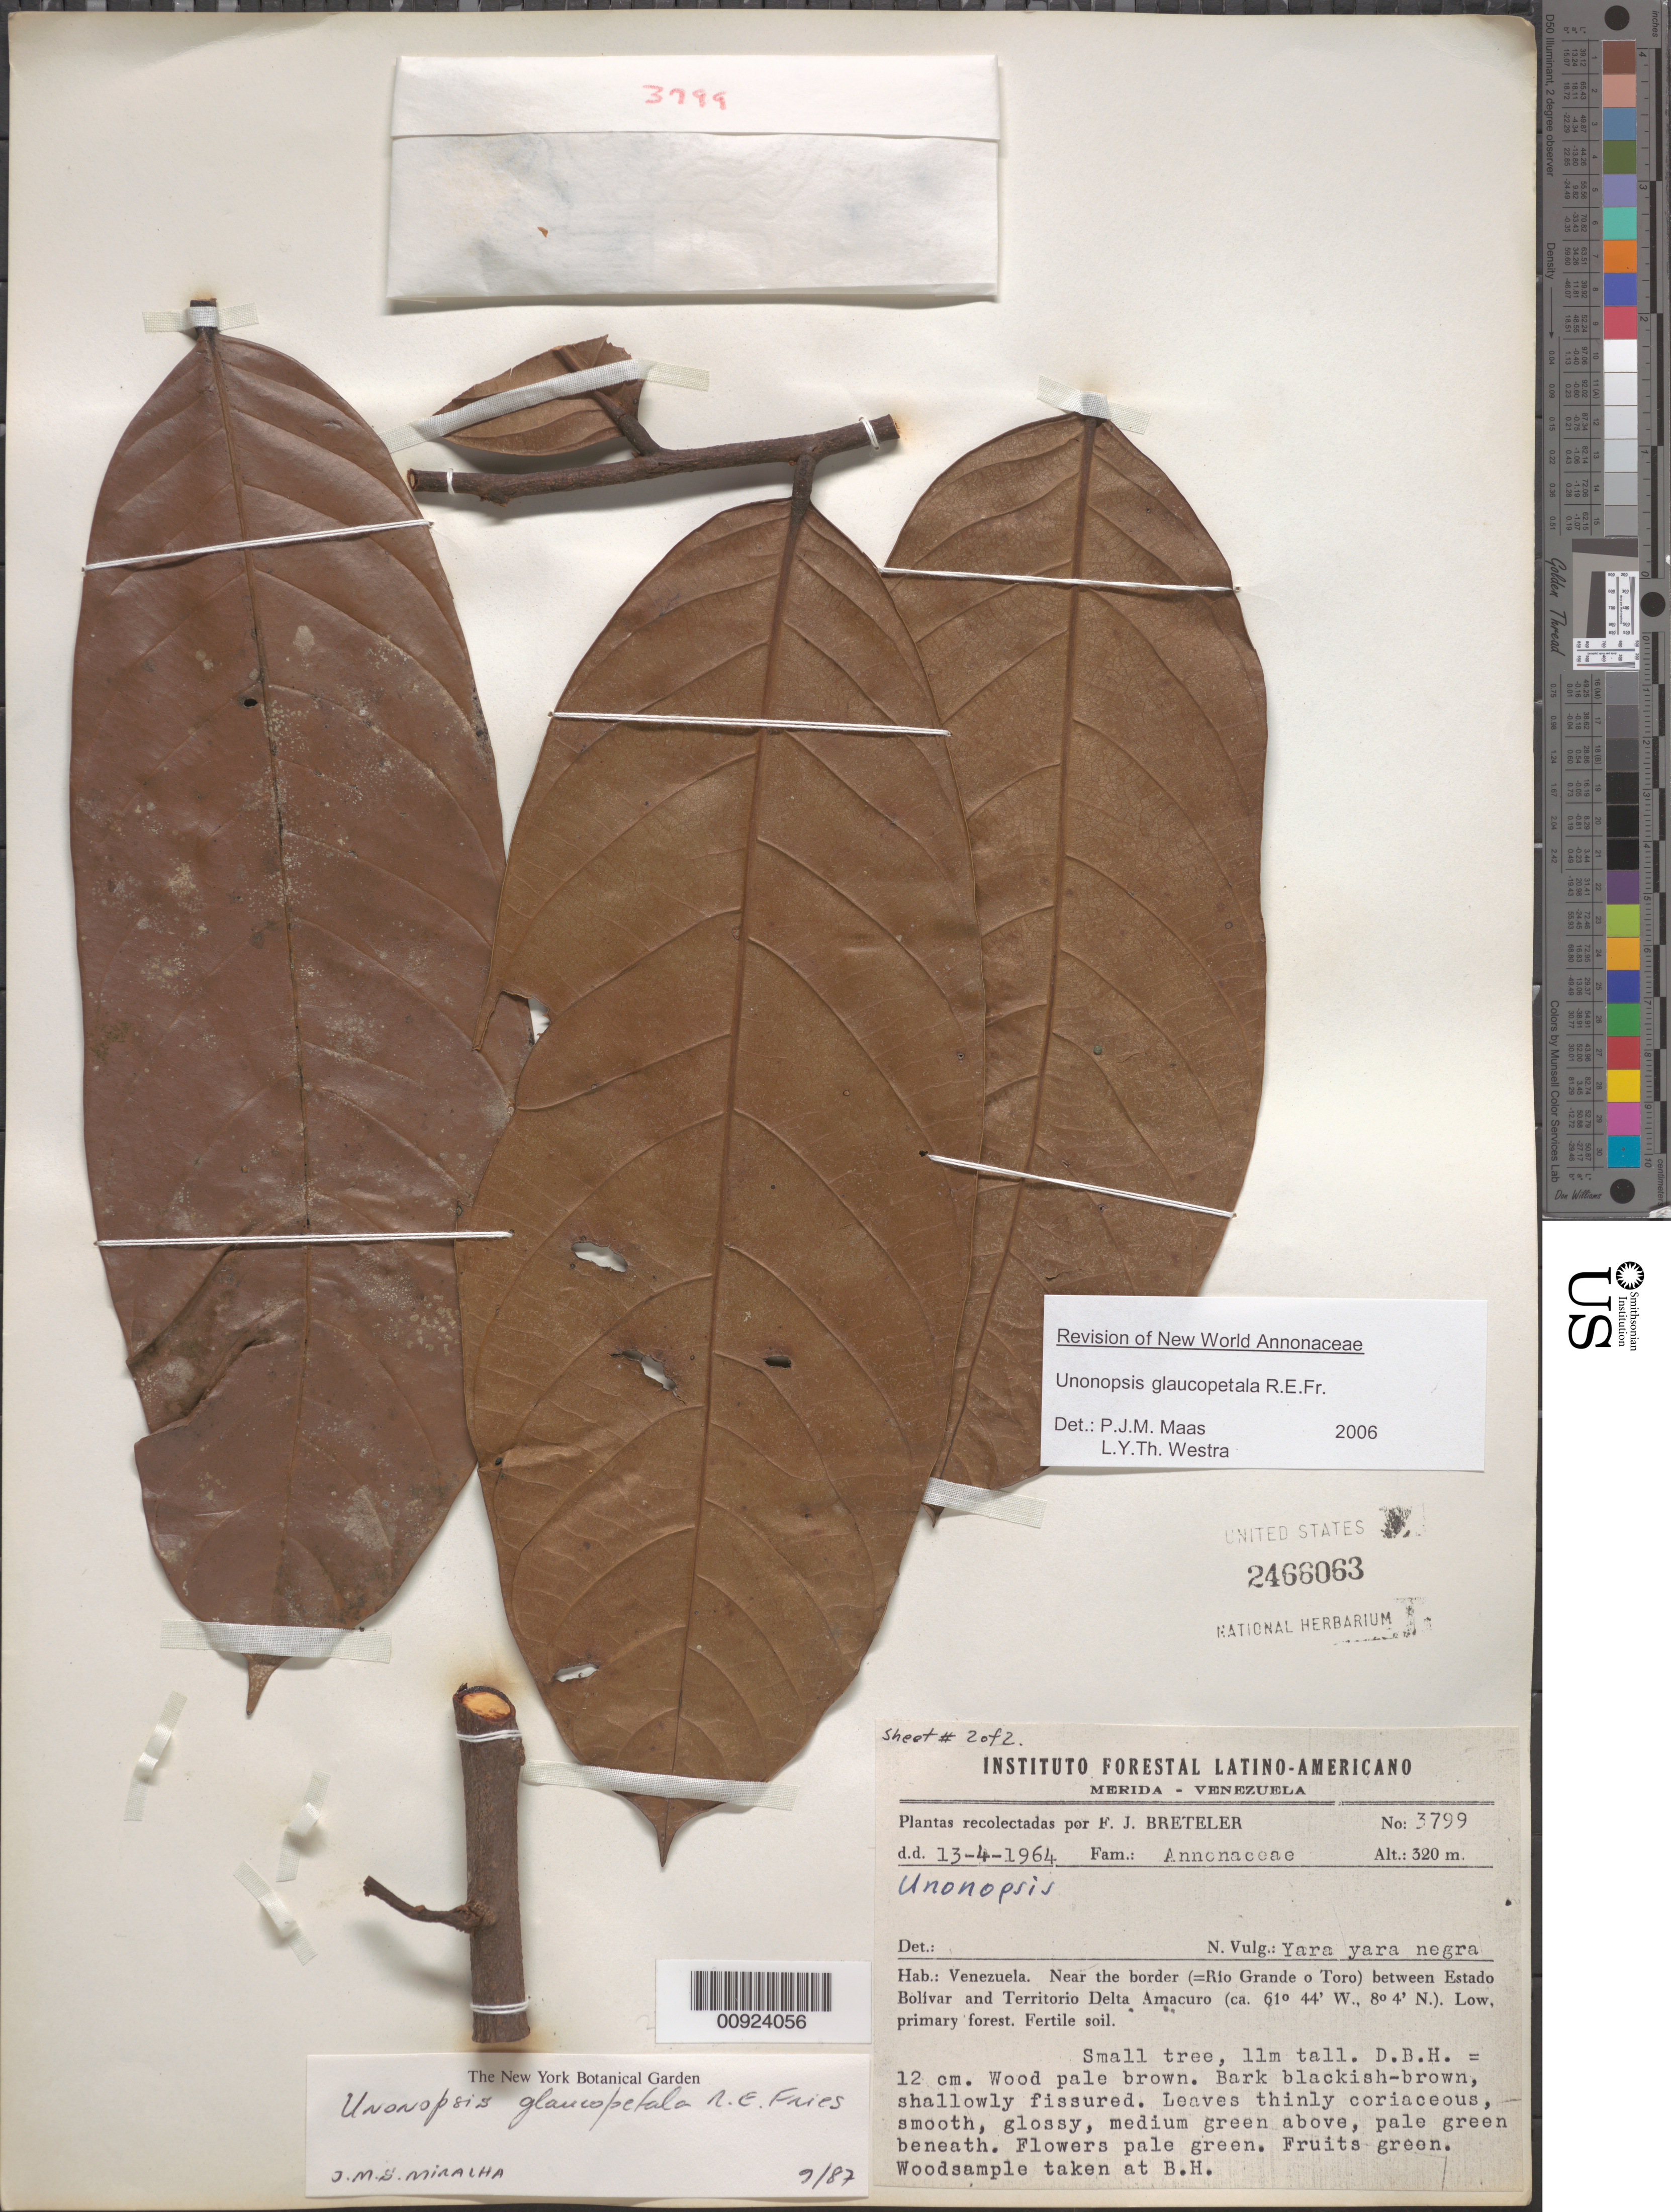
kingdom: Plantae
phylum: Tracheophyta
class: Magnoliopsida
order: Magnoliales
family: Annonaceae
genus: Unonopsis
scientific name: Unonopsis glaucopetala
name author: R.E. Fr.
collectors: F. J. Breteler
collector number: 3799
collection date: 1964-04-13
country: Venezuela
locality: Near the border (=Rio Grande o Toro) between Estado Bolívar and Territorio Delta Amacuro.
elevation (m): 320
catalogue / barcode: US 2466063